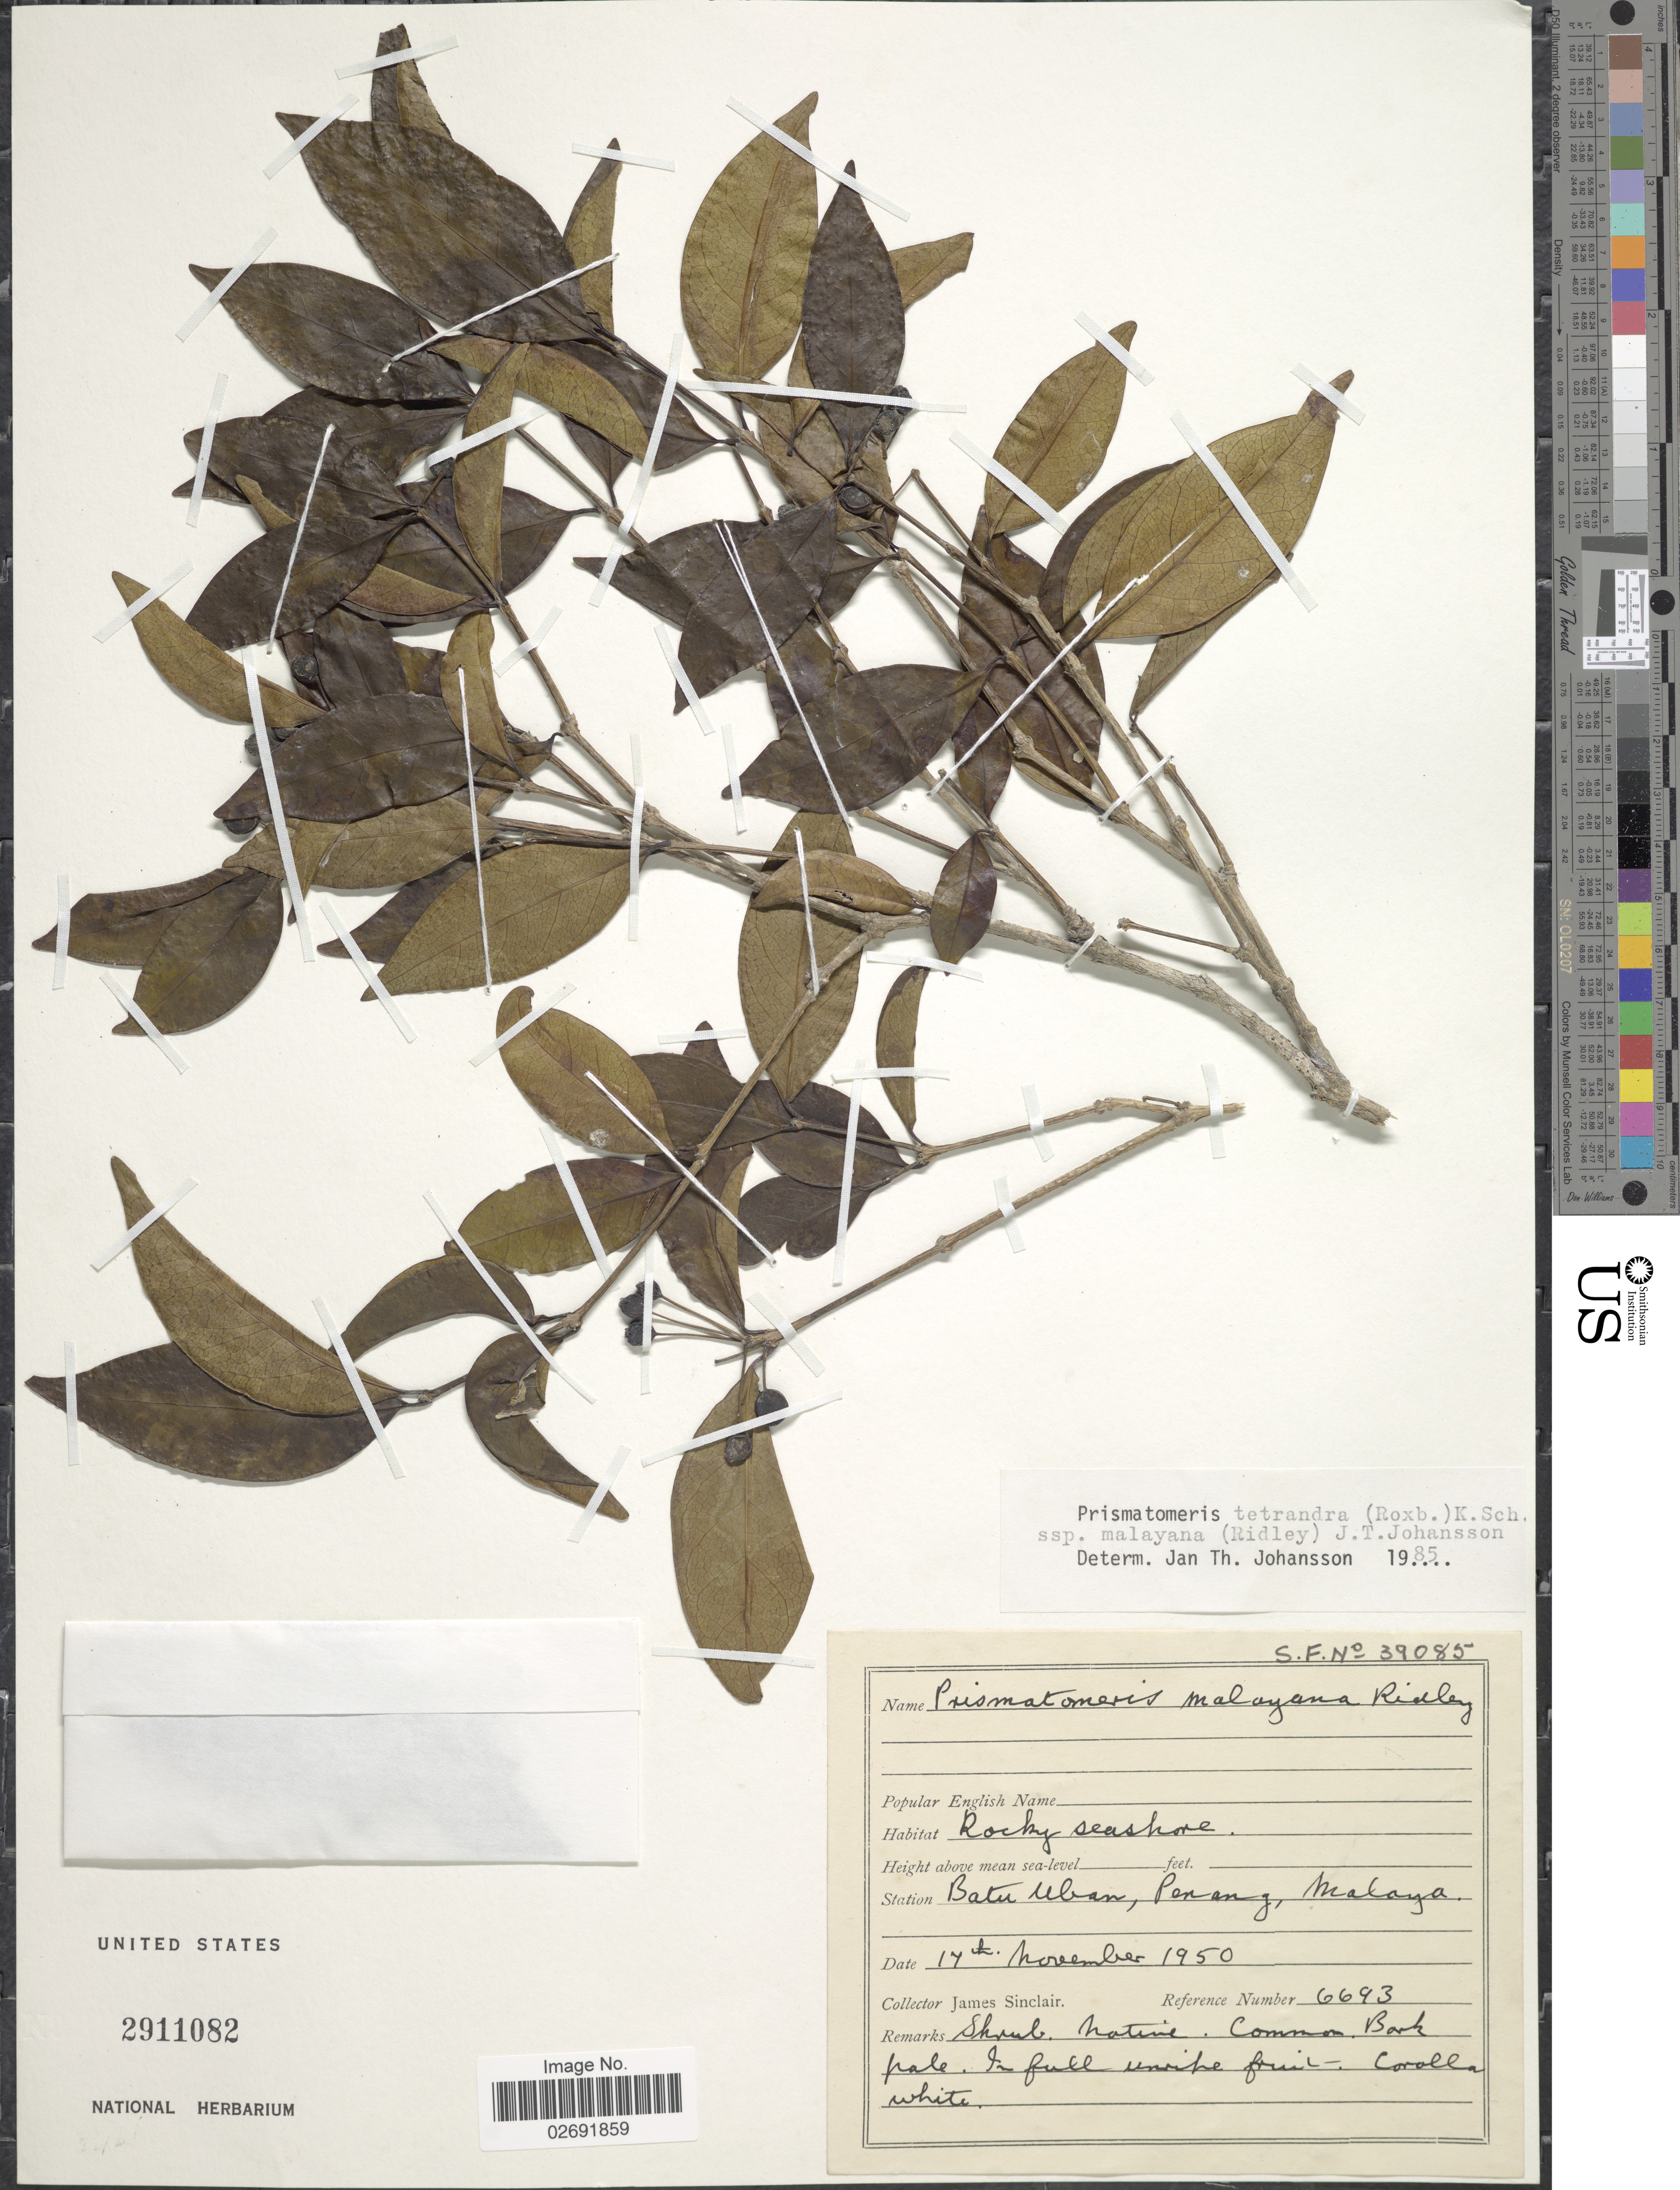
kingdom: Plantae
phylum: Tracheophyta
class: Magnoliopsida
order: Gentianales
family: Rubiaceae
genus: Prismatomeris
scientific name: Prismatomeris tetrandra subsp. malayana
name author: (Ridl.) J.T. Johanss.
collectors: J. Sinclair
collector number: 6693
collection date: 1950-11-17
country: Malaysia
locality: Batu Uban, Penang, Malaya, Rocky seashore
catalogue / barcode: US 2911082